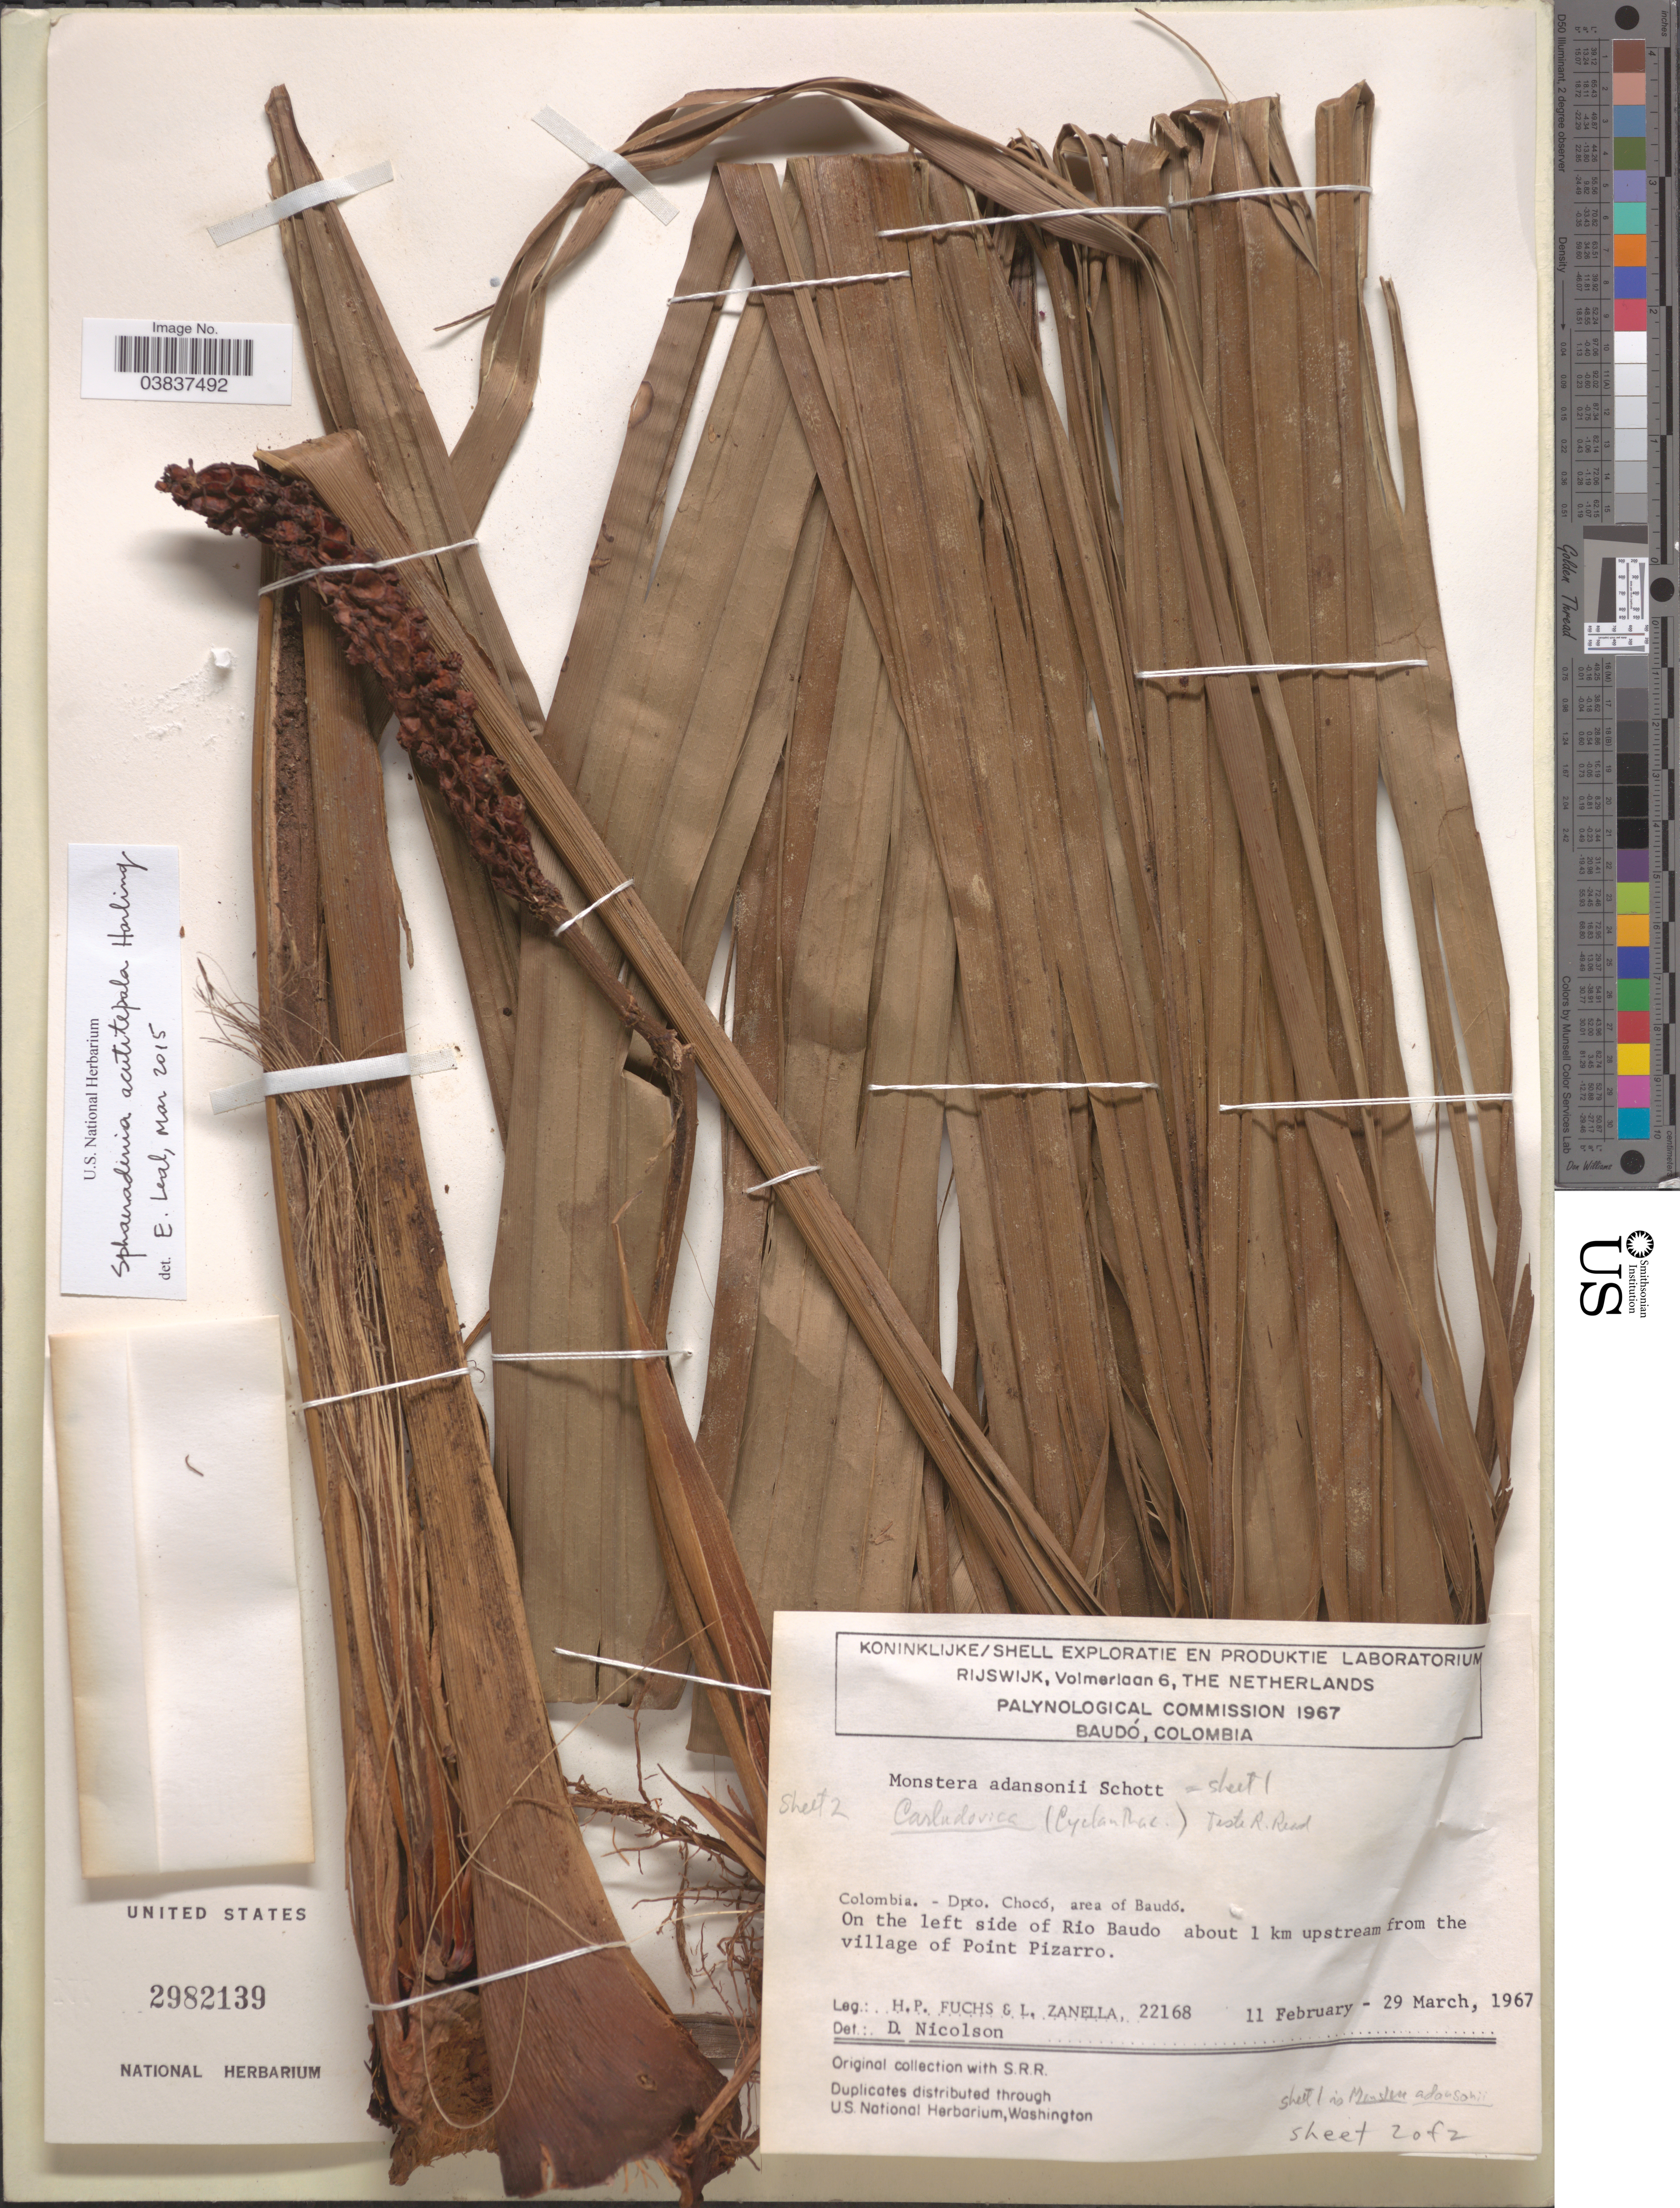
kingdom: Plantae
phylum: Tracheophyta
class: Liliopsida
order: Pandanales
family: Cyclanthaceae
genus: Sphaeradenia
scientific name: Sphaeradenia acutitepala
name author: Harling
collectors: H. P. Fuchs & L. Zanella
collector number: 22168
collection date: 1967-02-11/1967-03-29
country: Colombia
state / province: Chocó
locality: Dpto. Chocó, area of Baudó. On the left side of Rio Baudo about 1 km upstream from the village of Point Pizarro.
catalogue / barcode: US 2982139